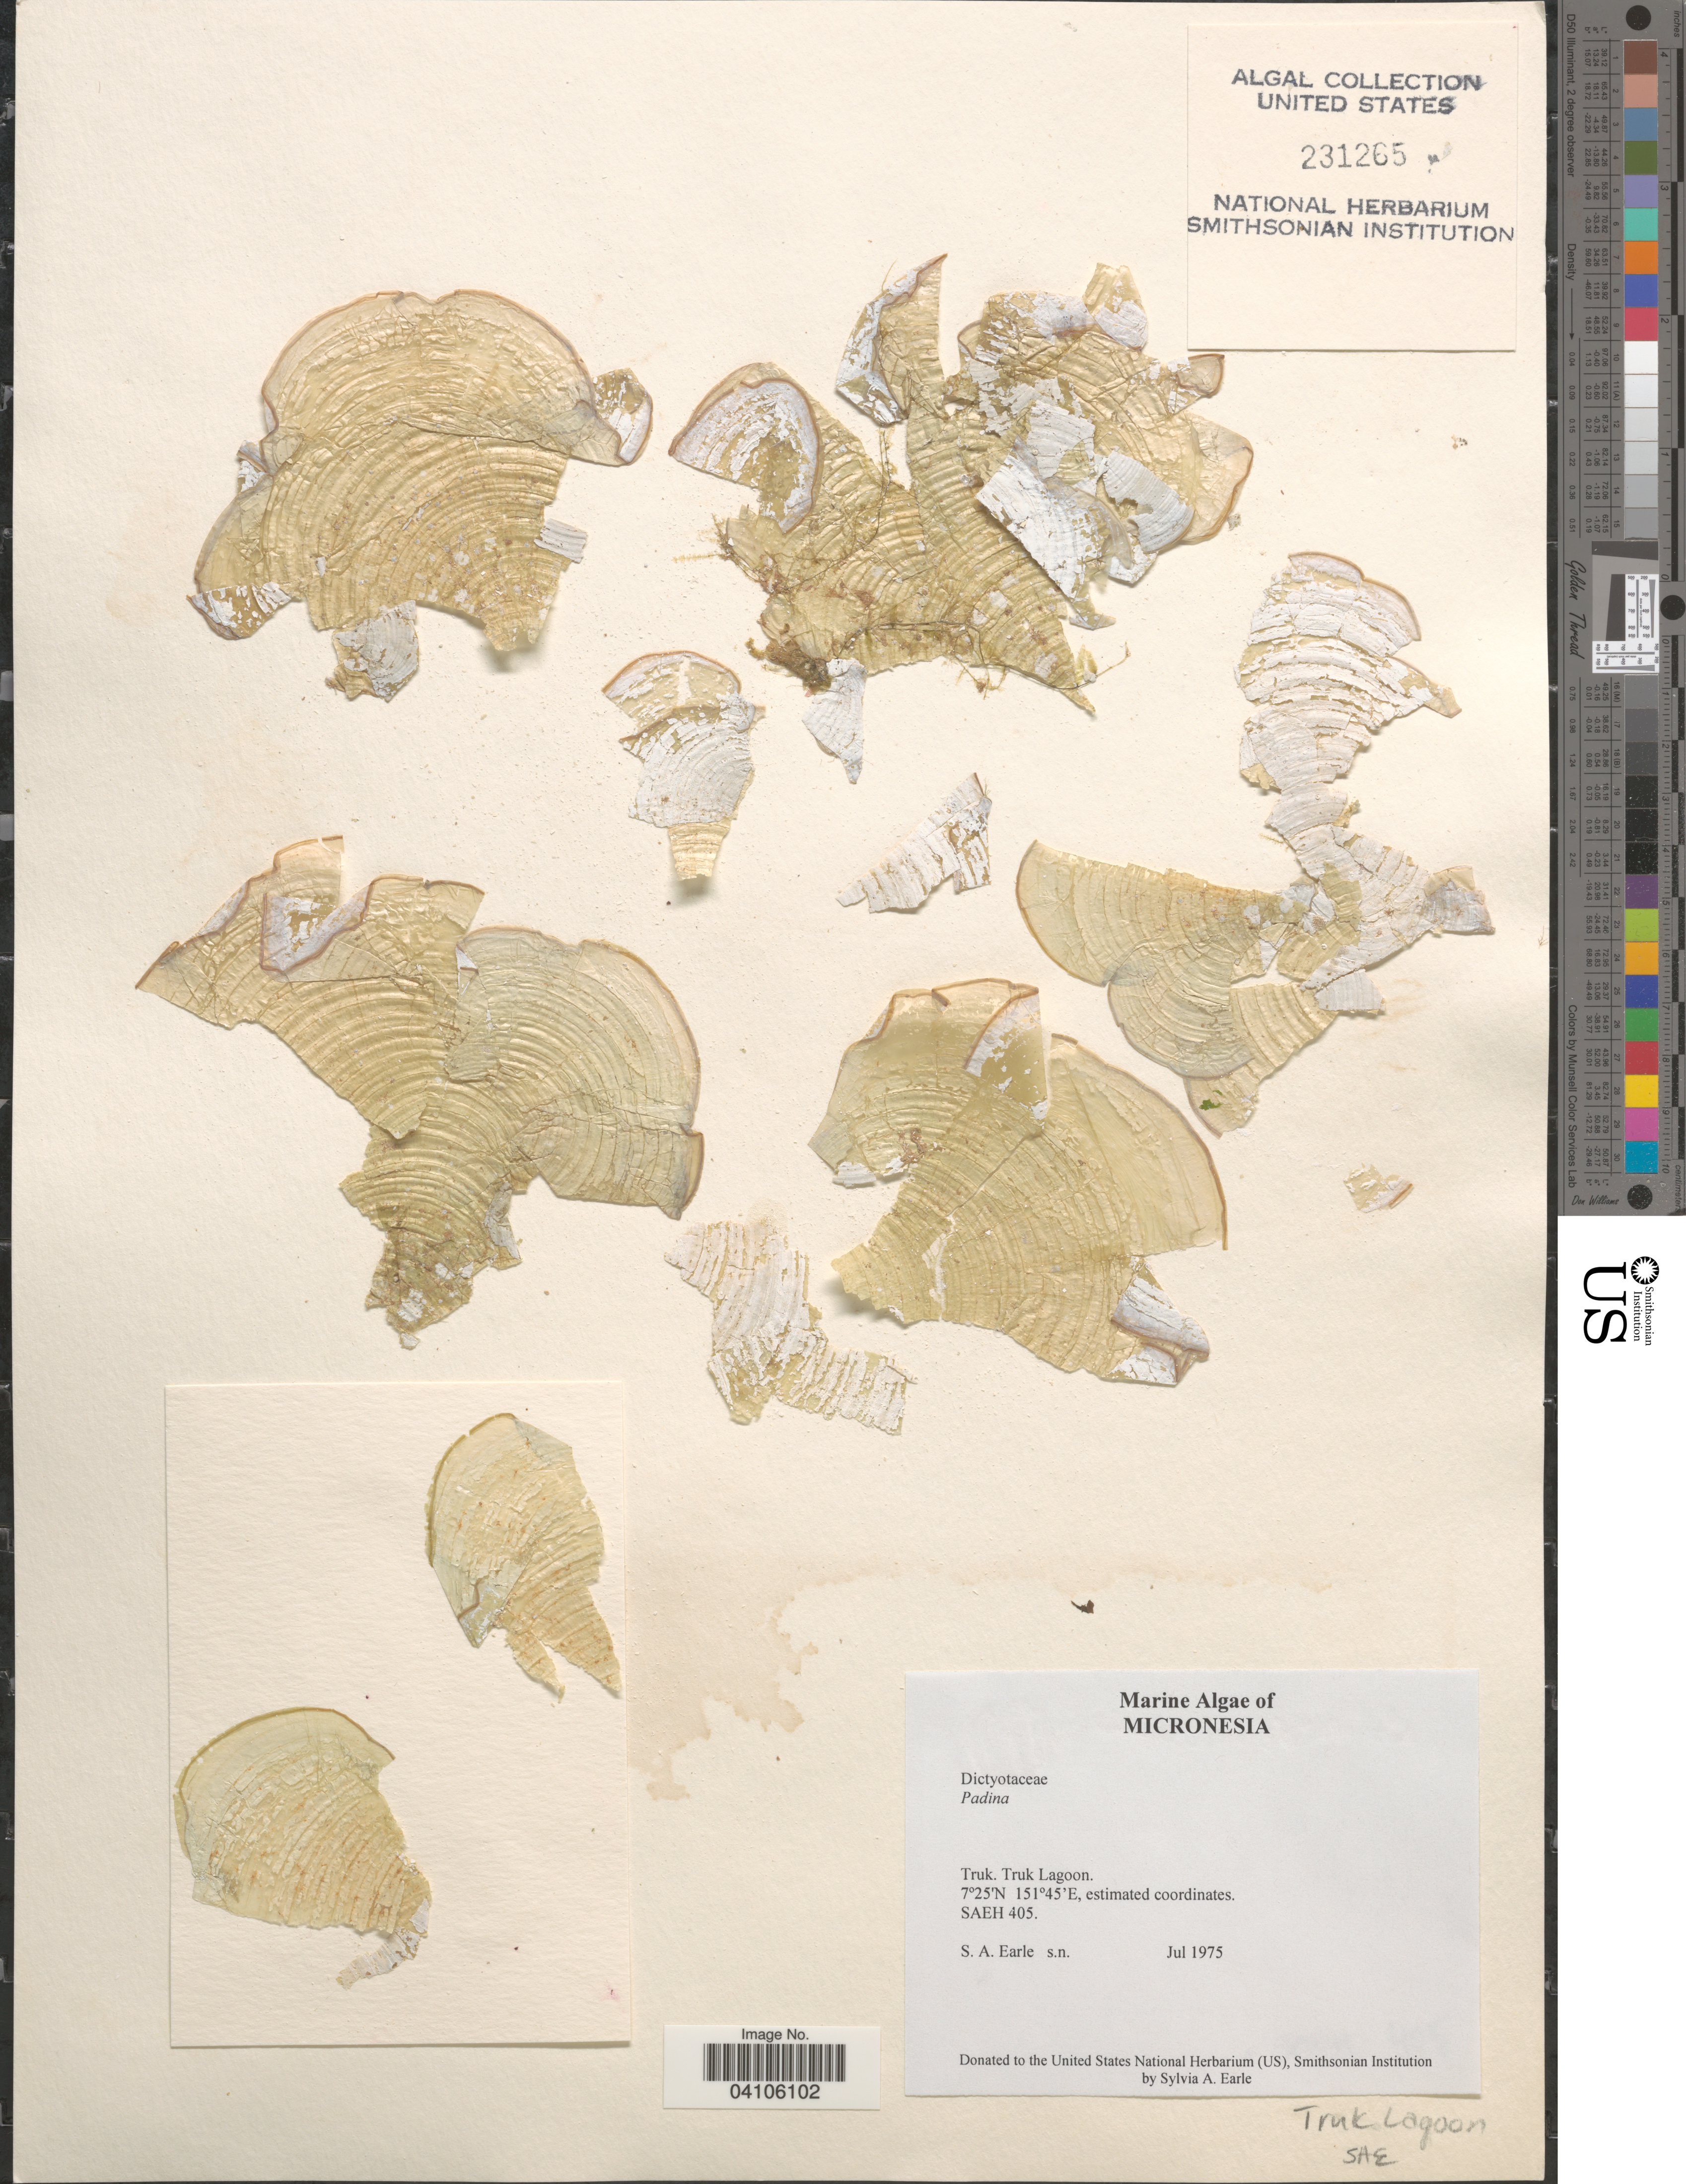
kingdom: Chromista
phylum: Ochrophyta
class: Phaeophyceae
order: Dictyotales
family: Dictyotaceae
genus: Padina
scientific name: Padina sp.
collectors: S. A. Earle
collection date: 1975-07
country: Micronesia, Federated States of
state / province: Truk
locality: Micronesia. Truk Lagoon.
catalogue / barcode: US 231265